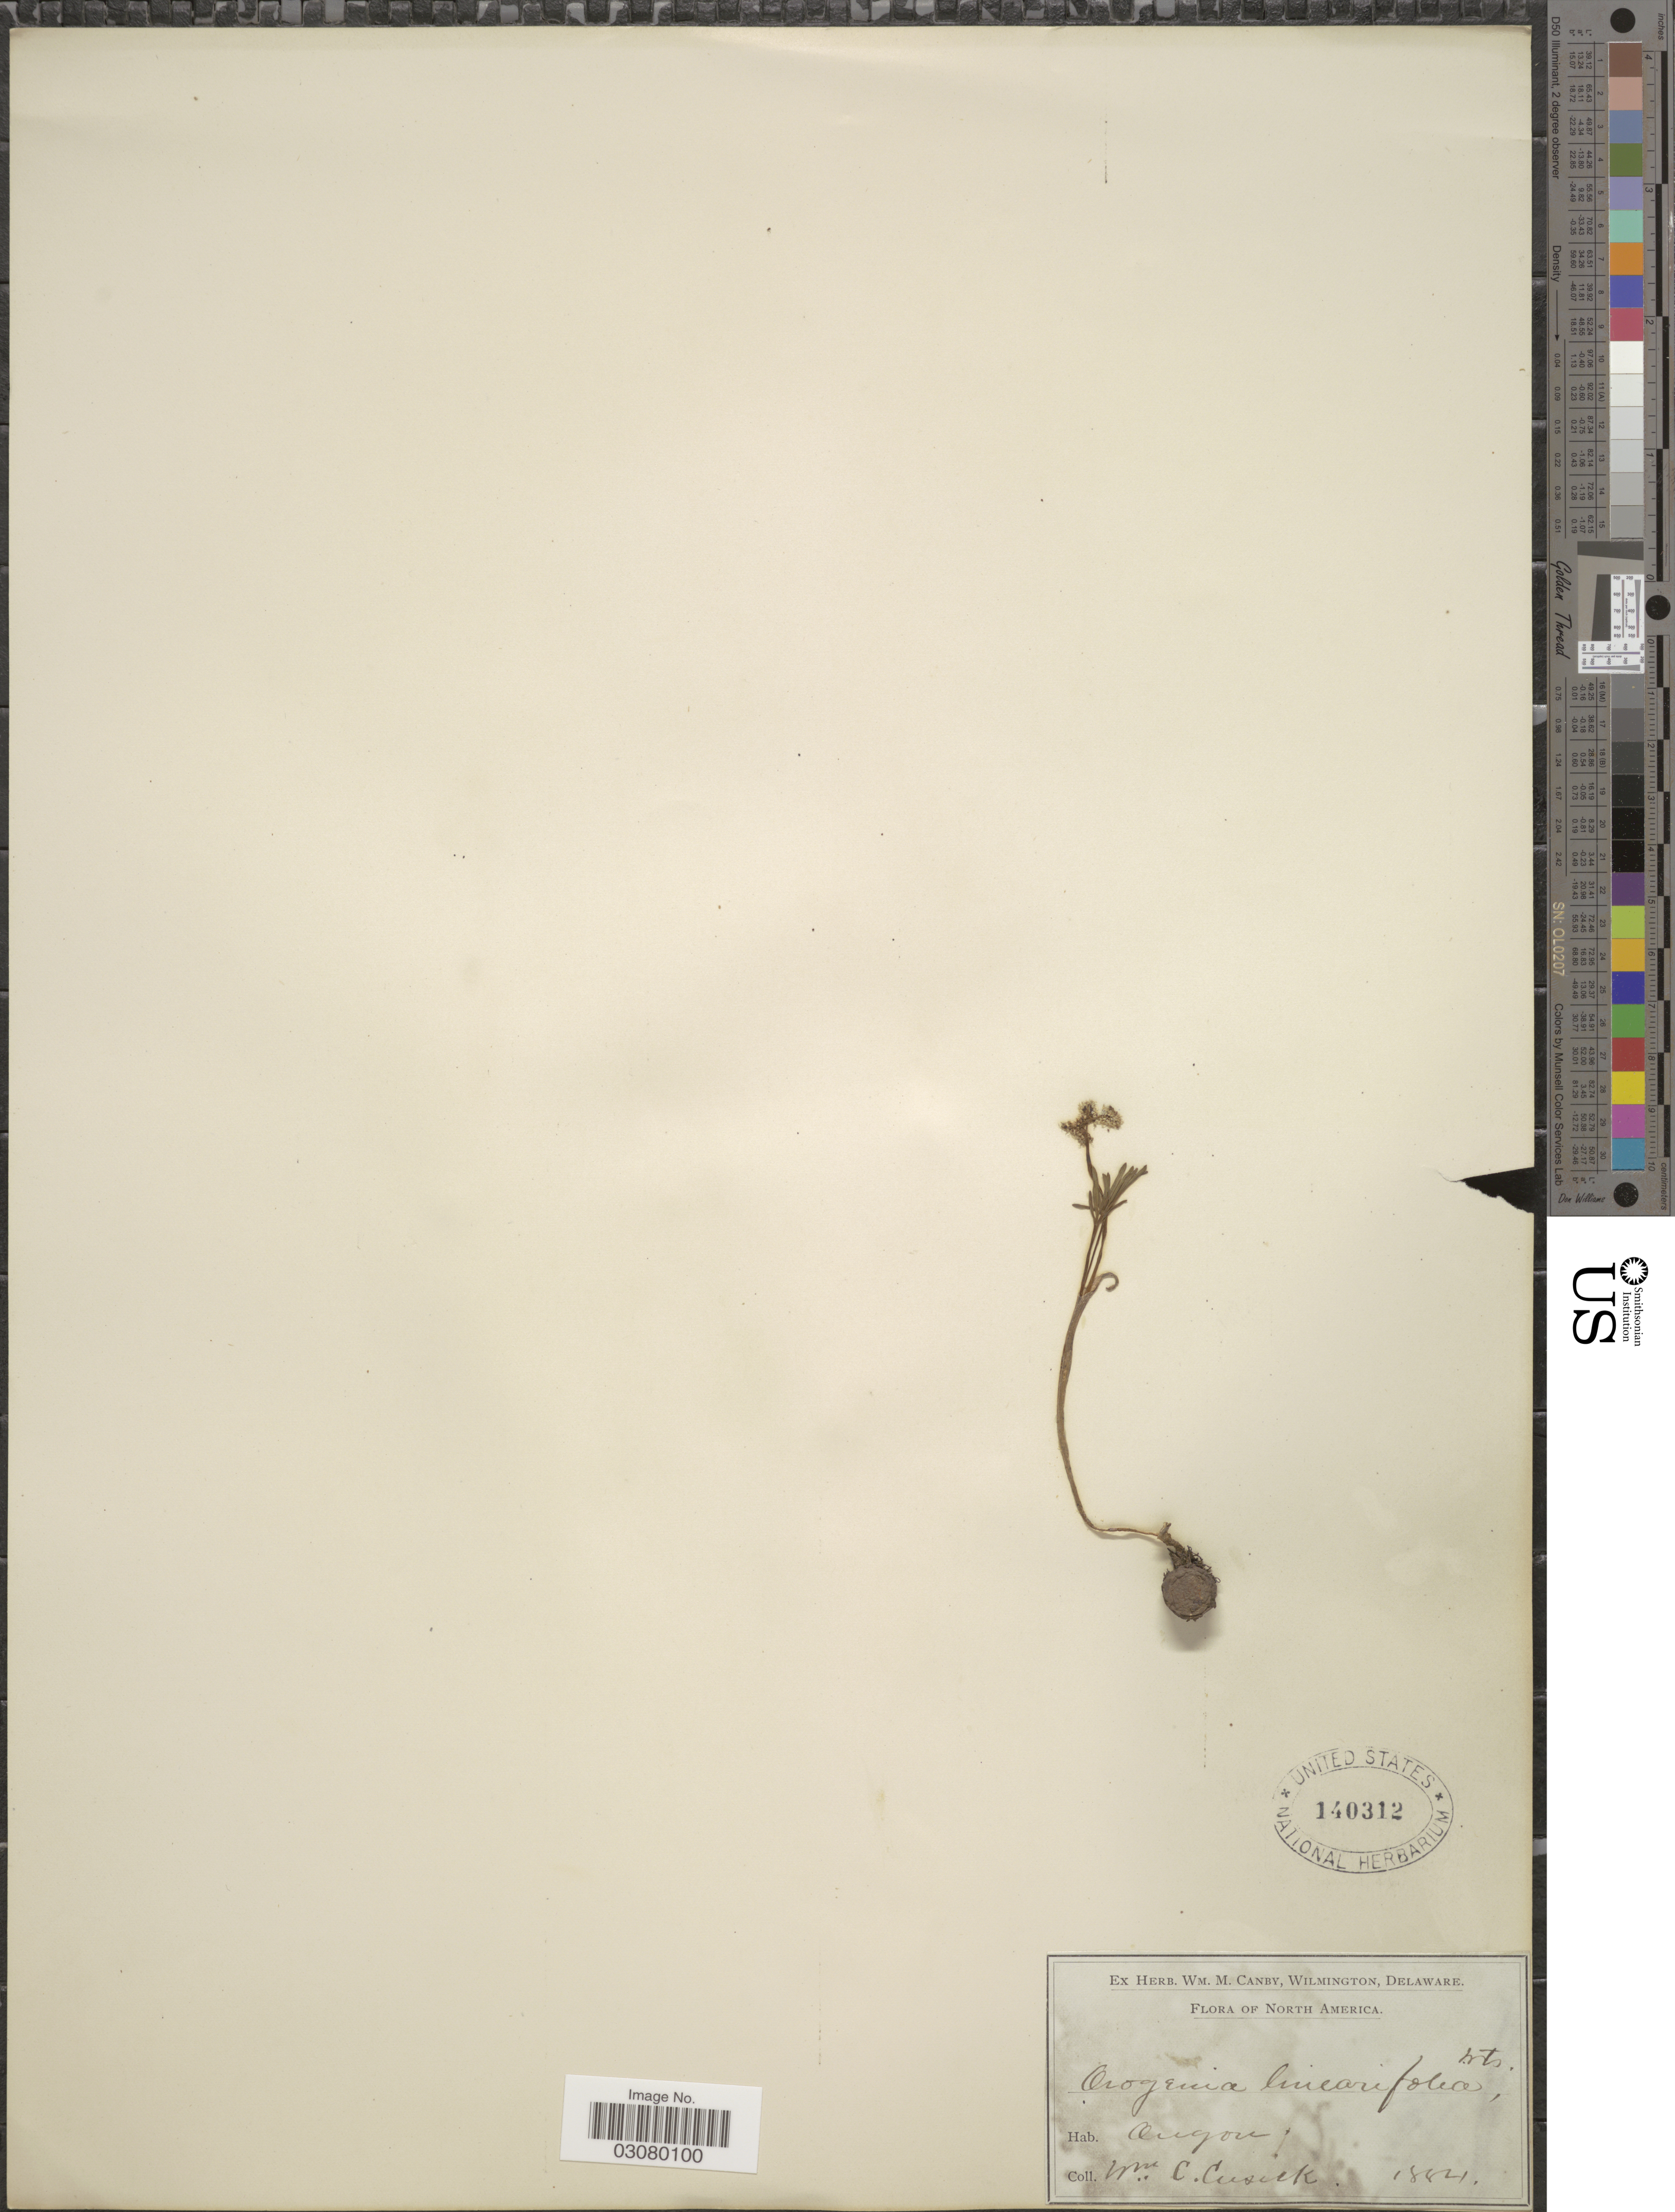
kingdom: Plantae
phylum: Tracheophyta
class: Magnoliopsida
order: Apiales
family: Apiaceae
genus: Orogenia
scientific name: Orogenia linearifolia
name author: S. Watson in C. King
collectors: W. C. Cusick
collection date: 1884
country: United States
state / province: Oregon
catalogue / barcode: US 140312